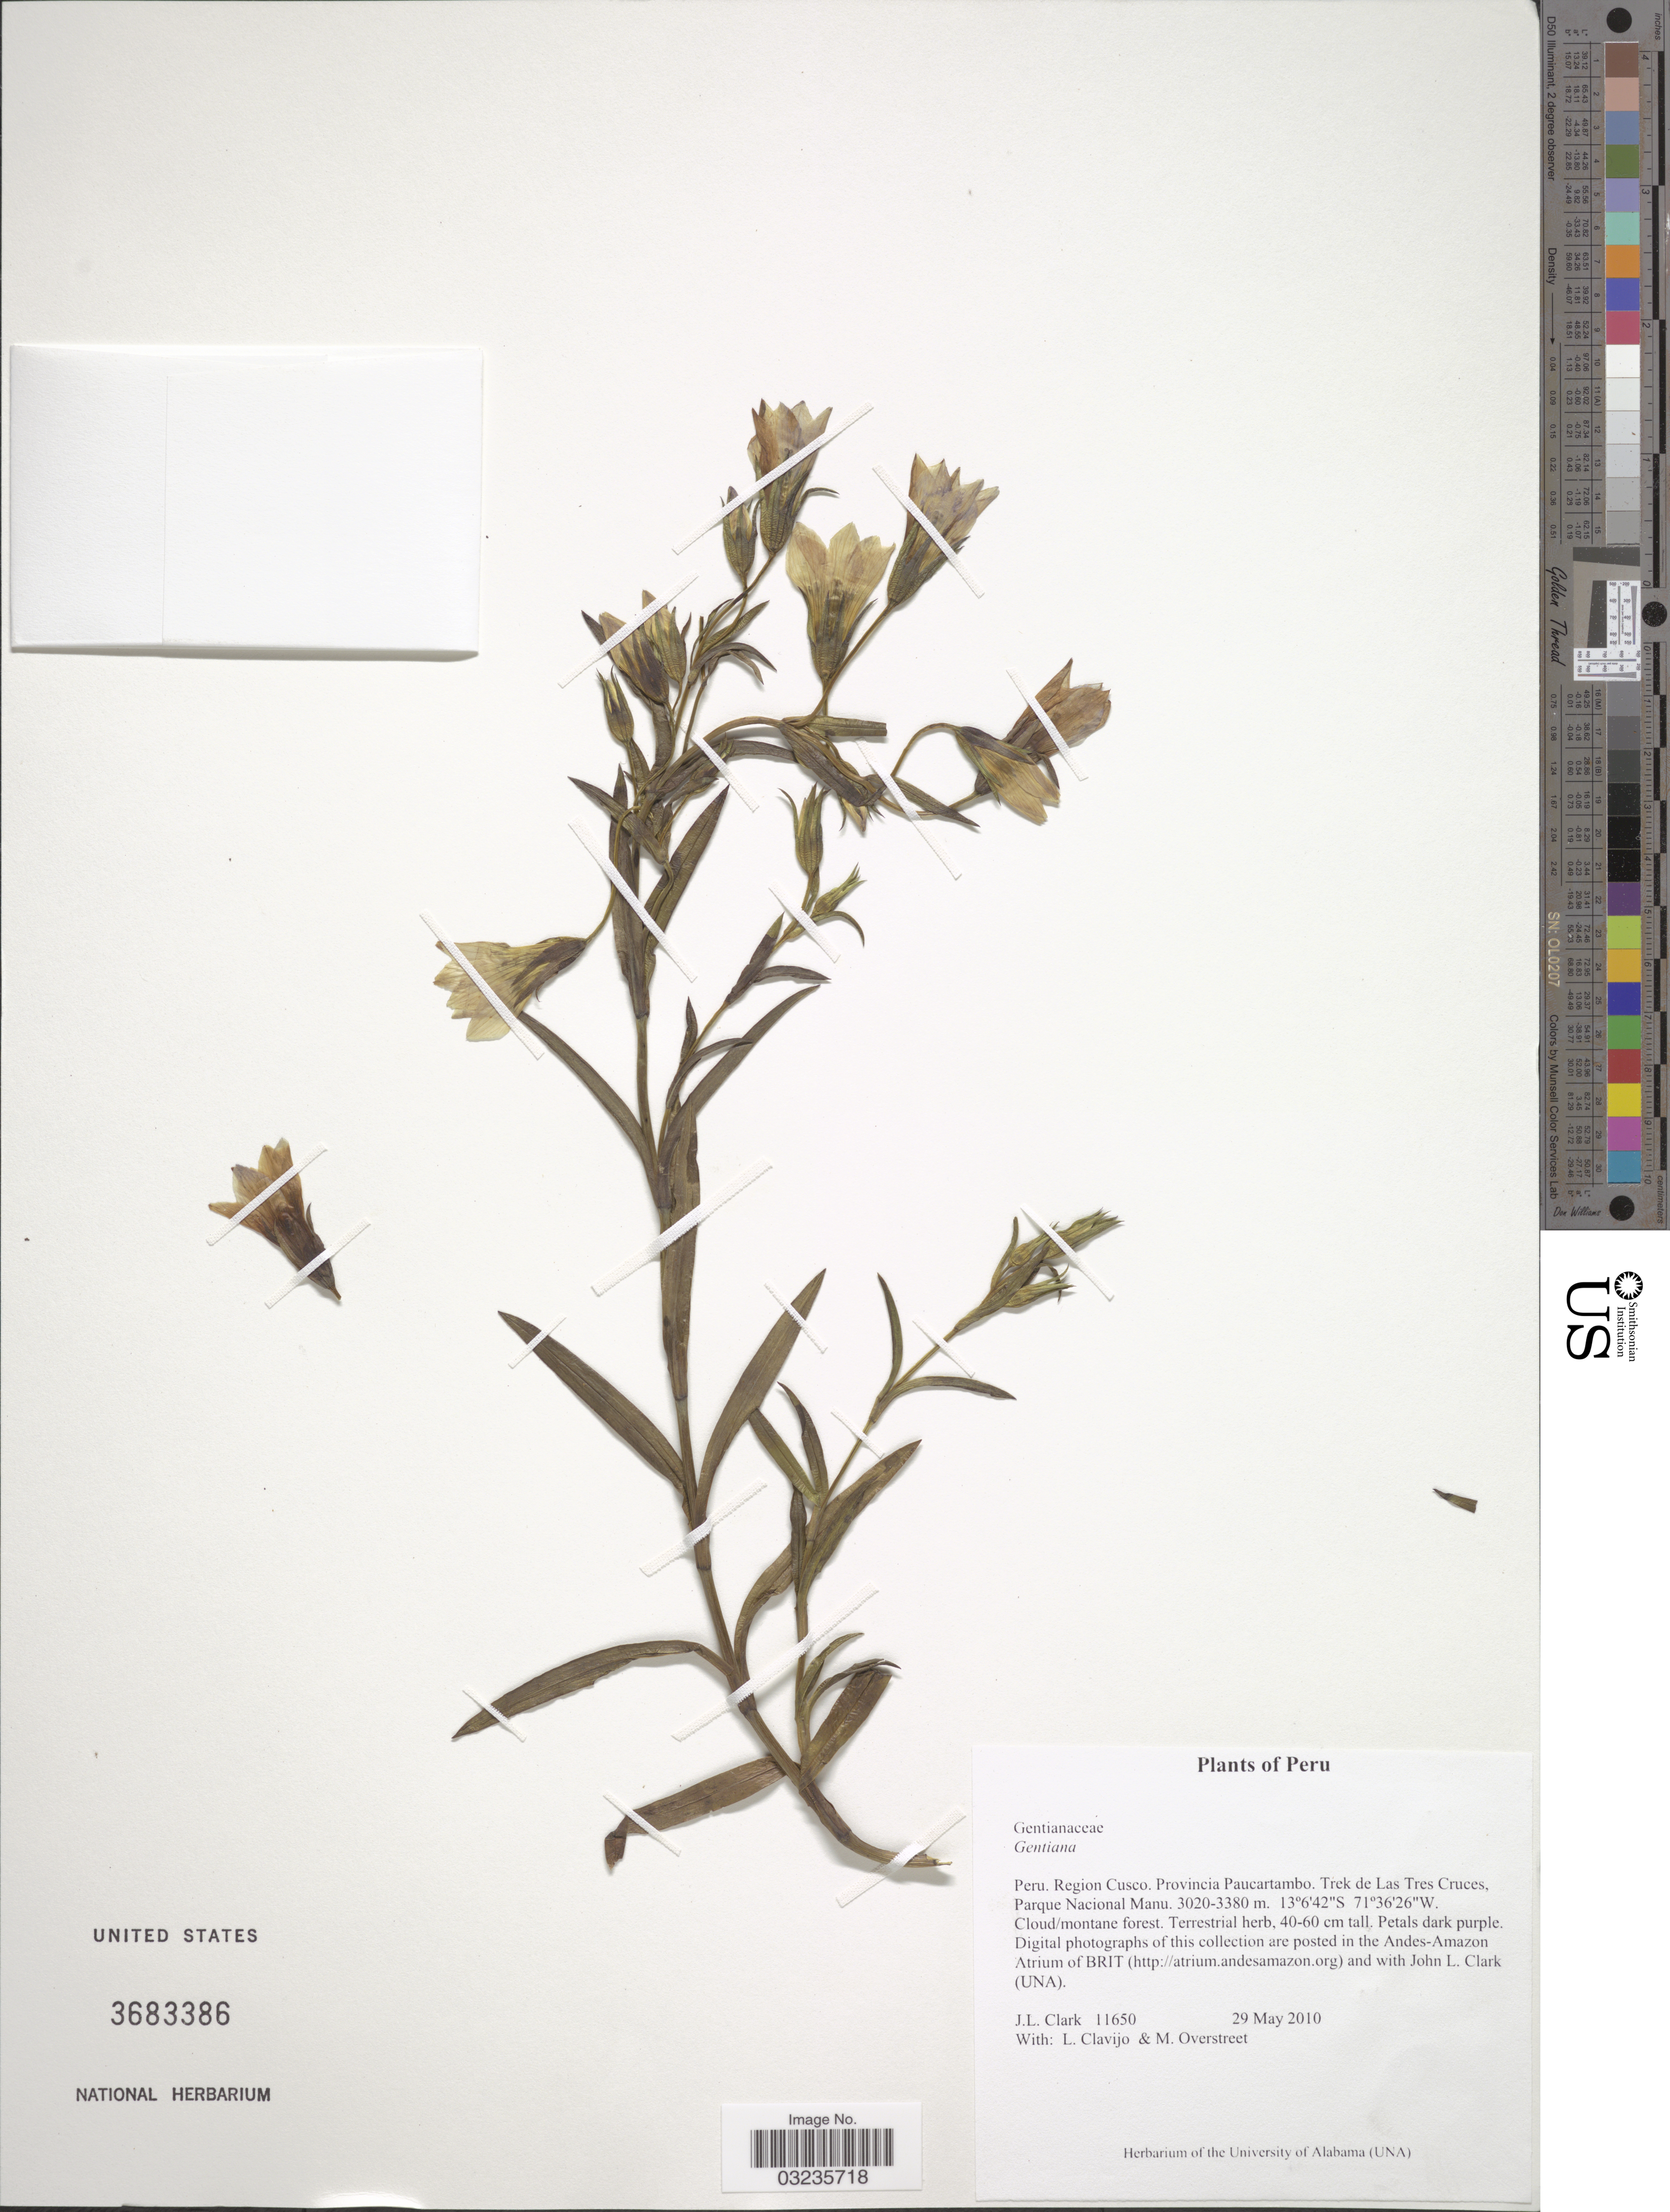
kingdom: Plantae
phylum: Tracheophyta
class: Magnoliopsida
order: Gentianales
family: Gentianaceae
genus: Gentiana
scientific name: Gentiana sp.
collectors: J. L. Clark, L. Clavijo & M. Overstreet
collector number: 11650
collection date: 2010-05-29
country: Peru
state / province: Cusco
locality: Province Paucartambo. Trek de Las Tres Cruces, Parque Nacional Manu.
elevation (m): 3020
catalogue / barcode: US 3683386